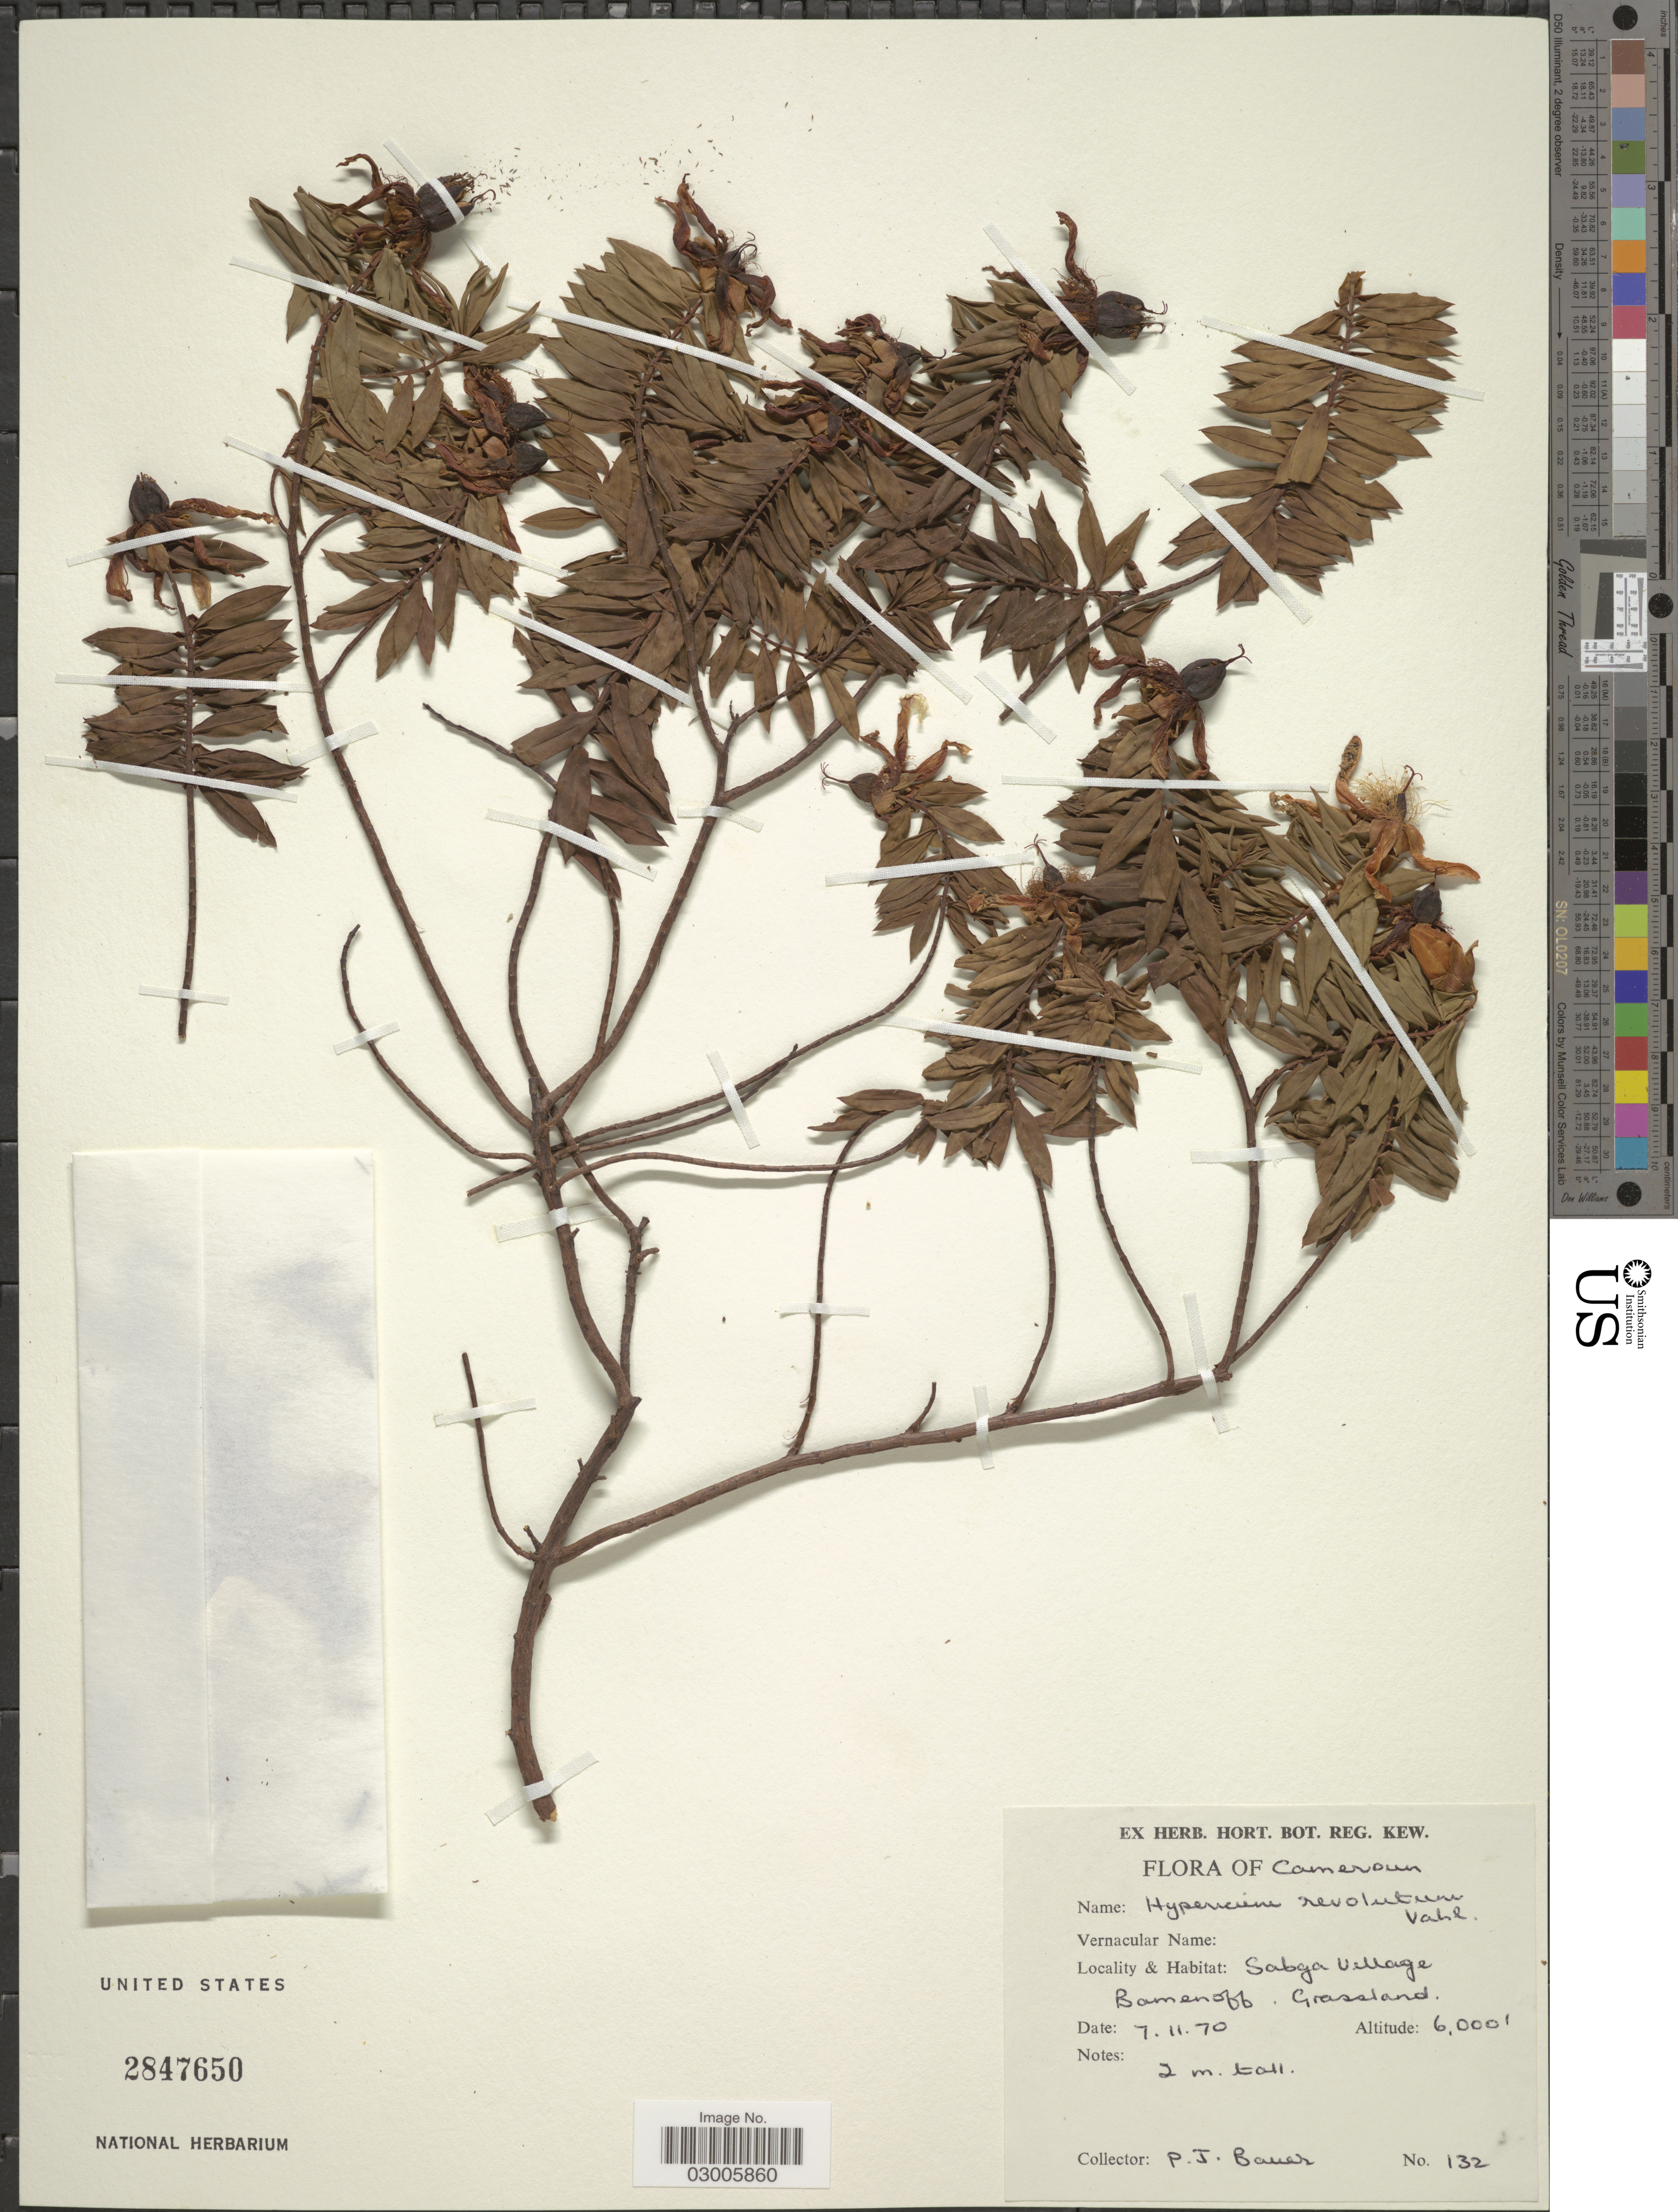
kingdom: Plantae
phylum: Tracheophyta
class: Magnoliopsida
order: Malpighiales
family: Hypericaceae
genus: Hypericum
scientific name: Hypericum revolutum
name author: Vahl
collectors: P. Bauer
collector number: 132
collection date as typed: Transcribed d/m/y: 7/11/70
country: Cameroon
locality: Sabga Village. Bamenoff.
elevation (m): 1829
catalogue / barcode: US 2847650